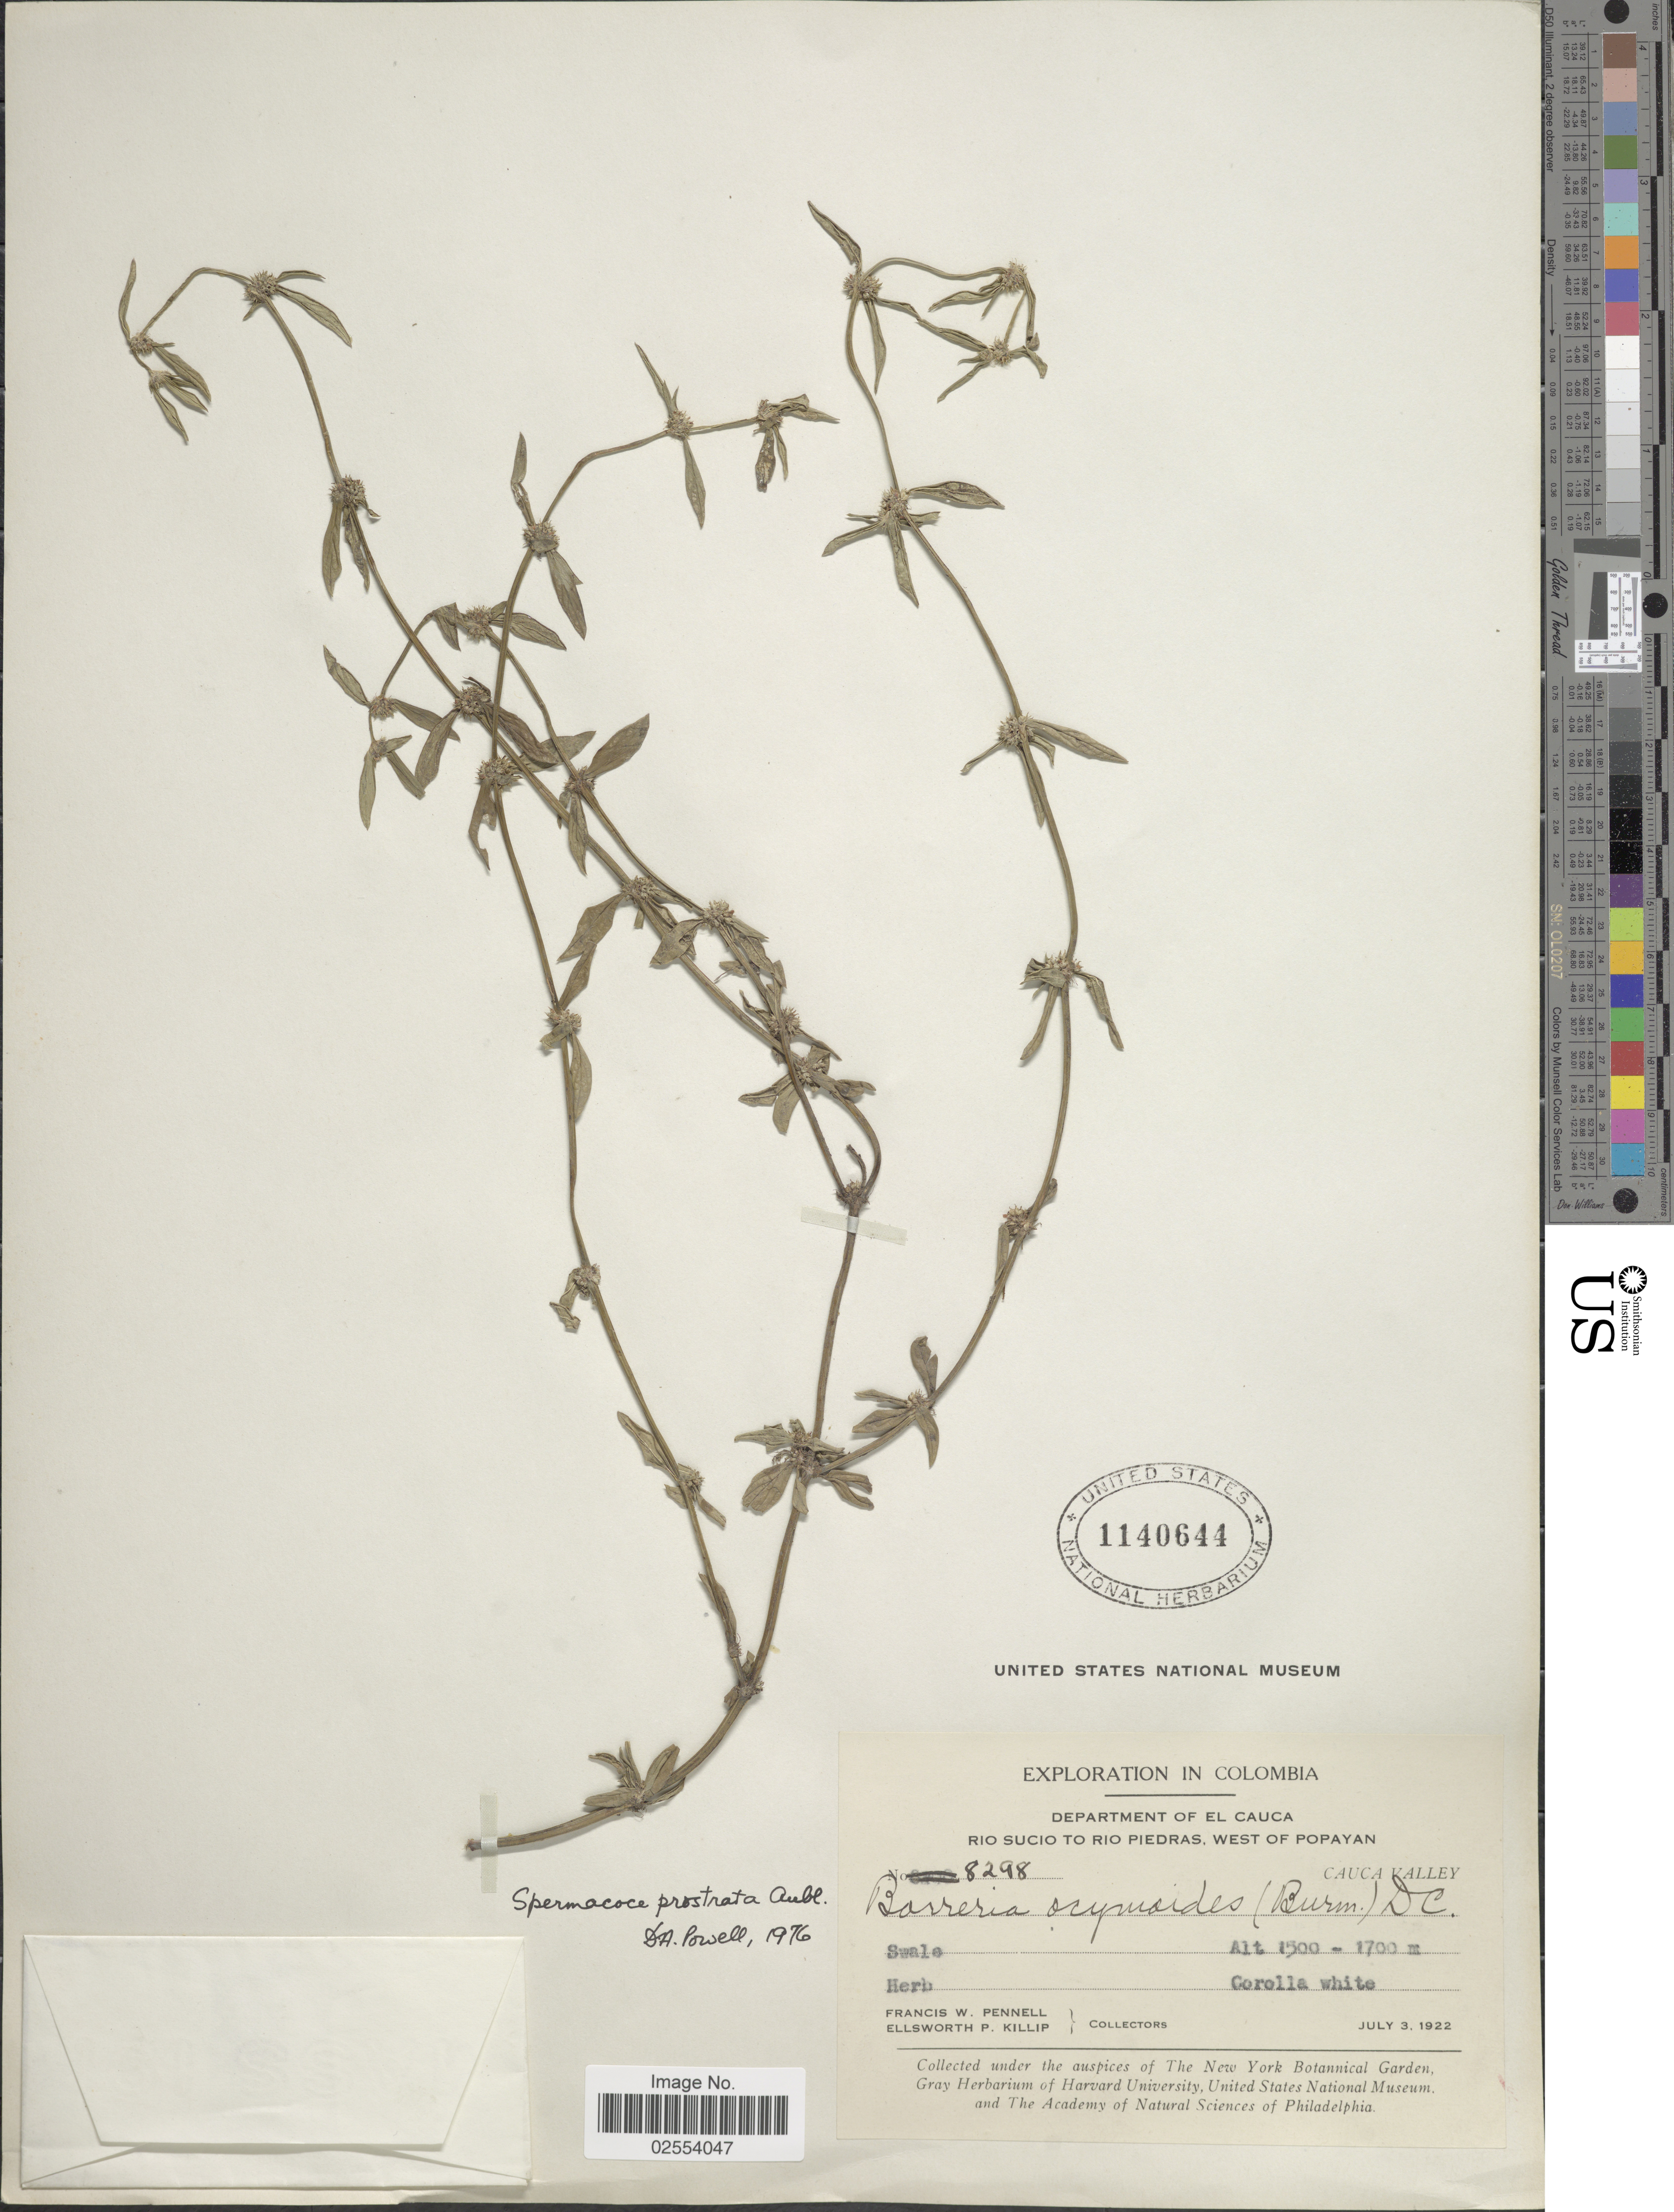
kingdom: Plantae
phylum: Tracheophyta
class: Magnoliopsida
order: Gentianales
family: Rubiaceae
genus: Spermacoce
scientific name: Spermacoce prostrata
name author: Aubl.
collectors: F. W. Pennell & E. P. Killip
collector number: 8298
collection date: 1922-07-03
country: Colombia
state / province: Cauca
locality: Department of El Cauca, Rio Sucio to Rio Piedras, West of Popoyan, Cauca Valley, Swale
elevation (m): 1500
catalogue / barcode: US 1140644